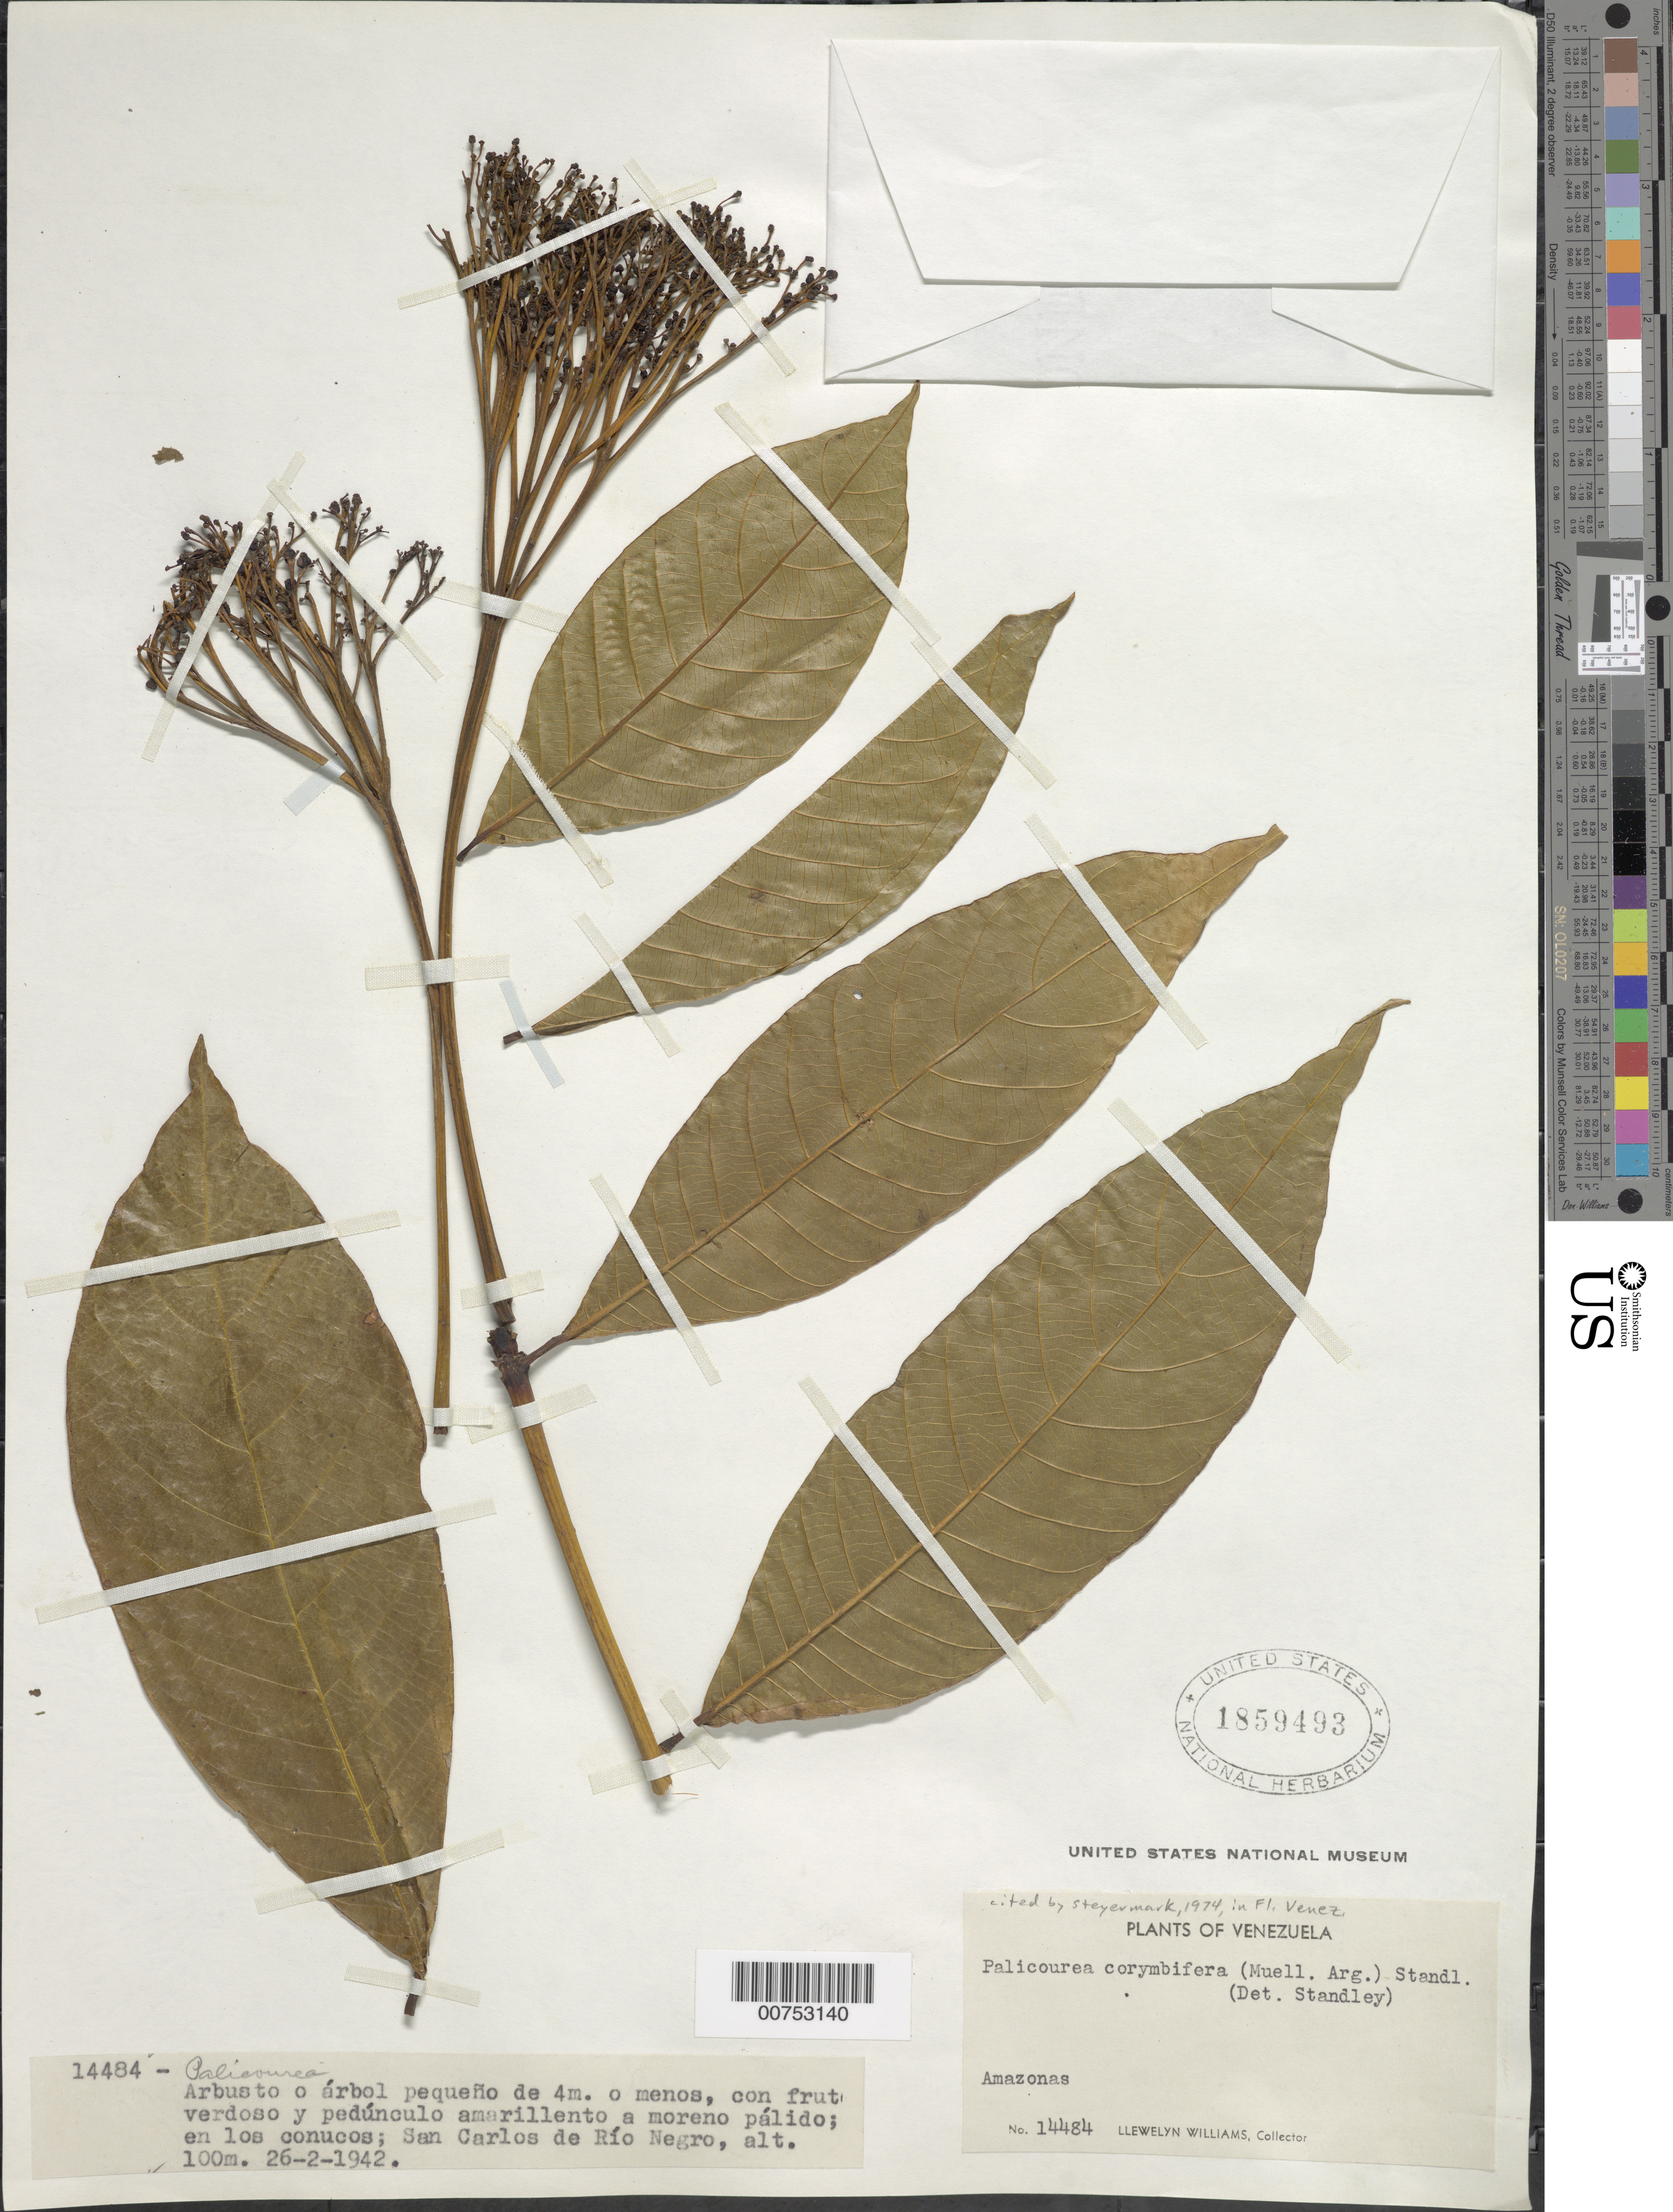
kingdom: Plantae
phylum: Tracheophyta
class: Magnoliopsida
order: Gentianales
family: Rubiaceae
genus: Palicourea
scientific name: Palicourea corymbifera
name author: (Müll. Arg.) Standl.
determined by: Standley, Paul C.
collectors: Ll. Williams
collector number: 14484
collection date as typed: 26-Feb-42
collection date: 1942-02-26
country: Venezuela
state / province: Amazonas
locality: San Carlos de Río Negro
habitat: Conucos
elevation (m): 100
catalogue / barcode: US 1859493